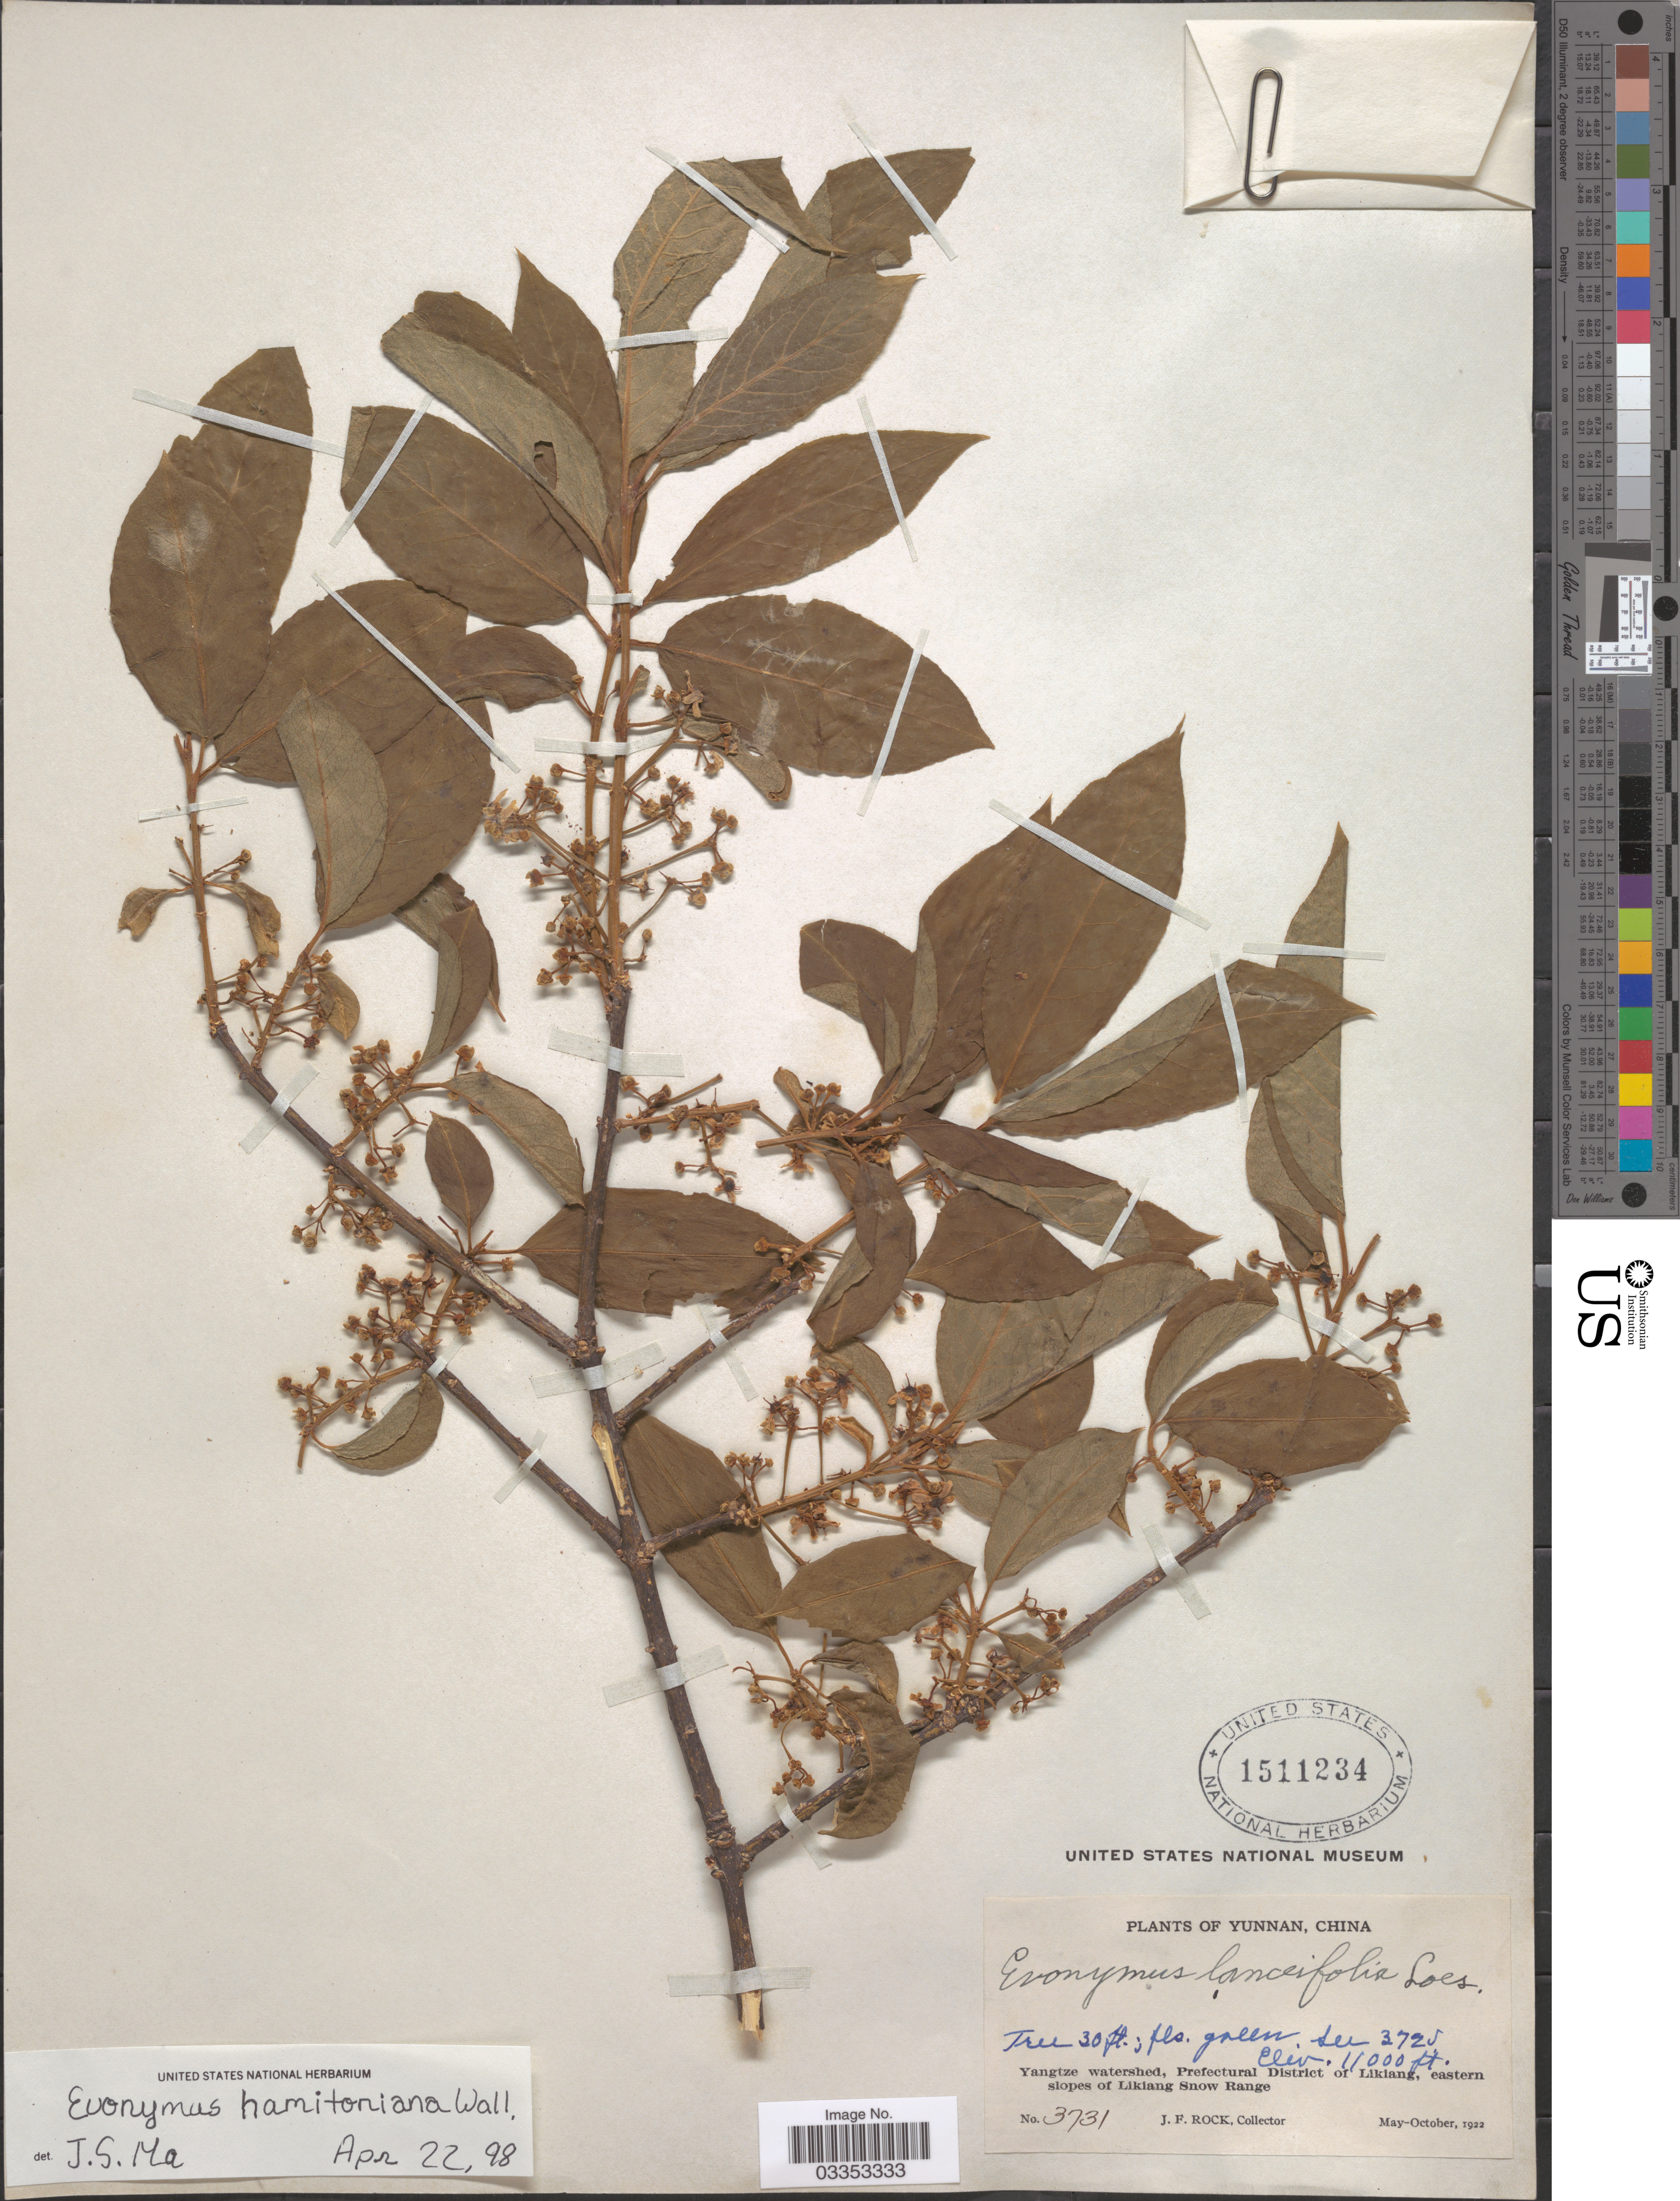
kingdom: Plantae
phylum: Tracheophyta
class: Magnoliopsida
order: Celastrales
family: Celastraceae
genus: Euonymus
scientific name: Euonymus hamiltonianus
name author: Wall.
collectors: J. Rock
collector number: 3731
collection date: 1922-05/1922-10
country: China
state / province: Yunnan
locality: Yangtze watershed, Prefectural District of Likiang, eastern slopes of Likiang Snow Range.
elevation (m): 3353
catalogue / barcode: US 1511234